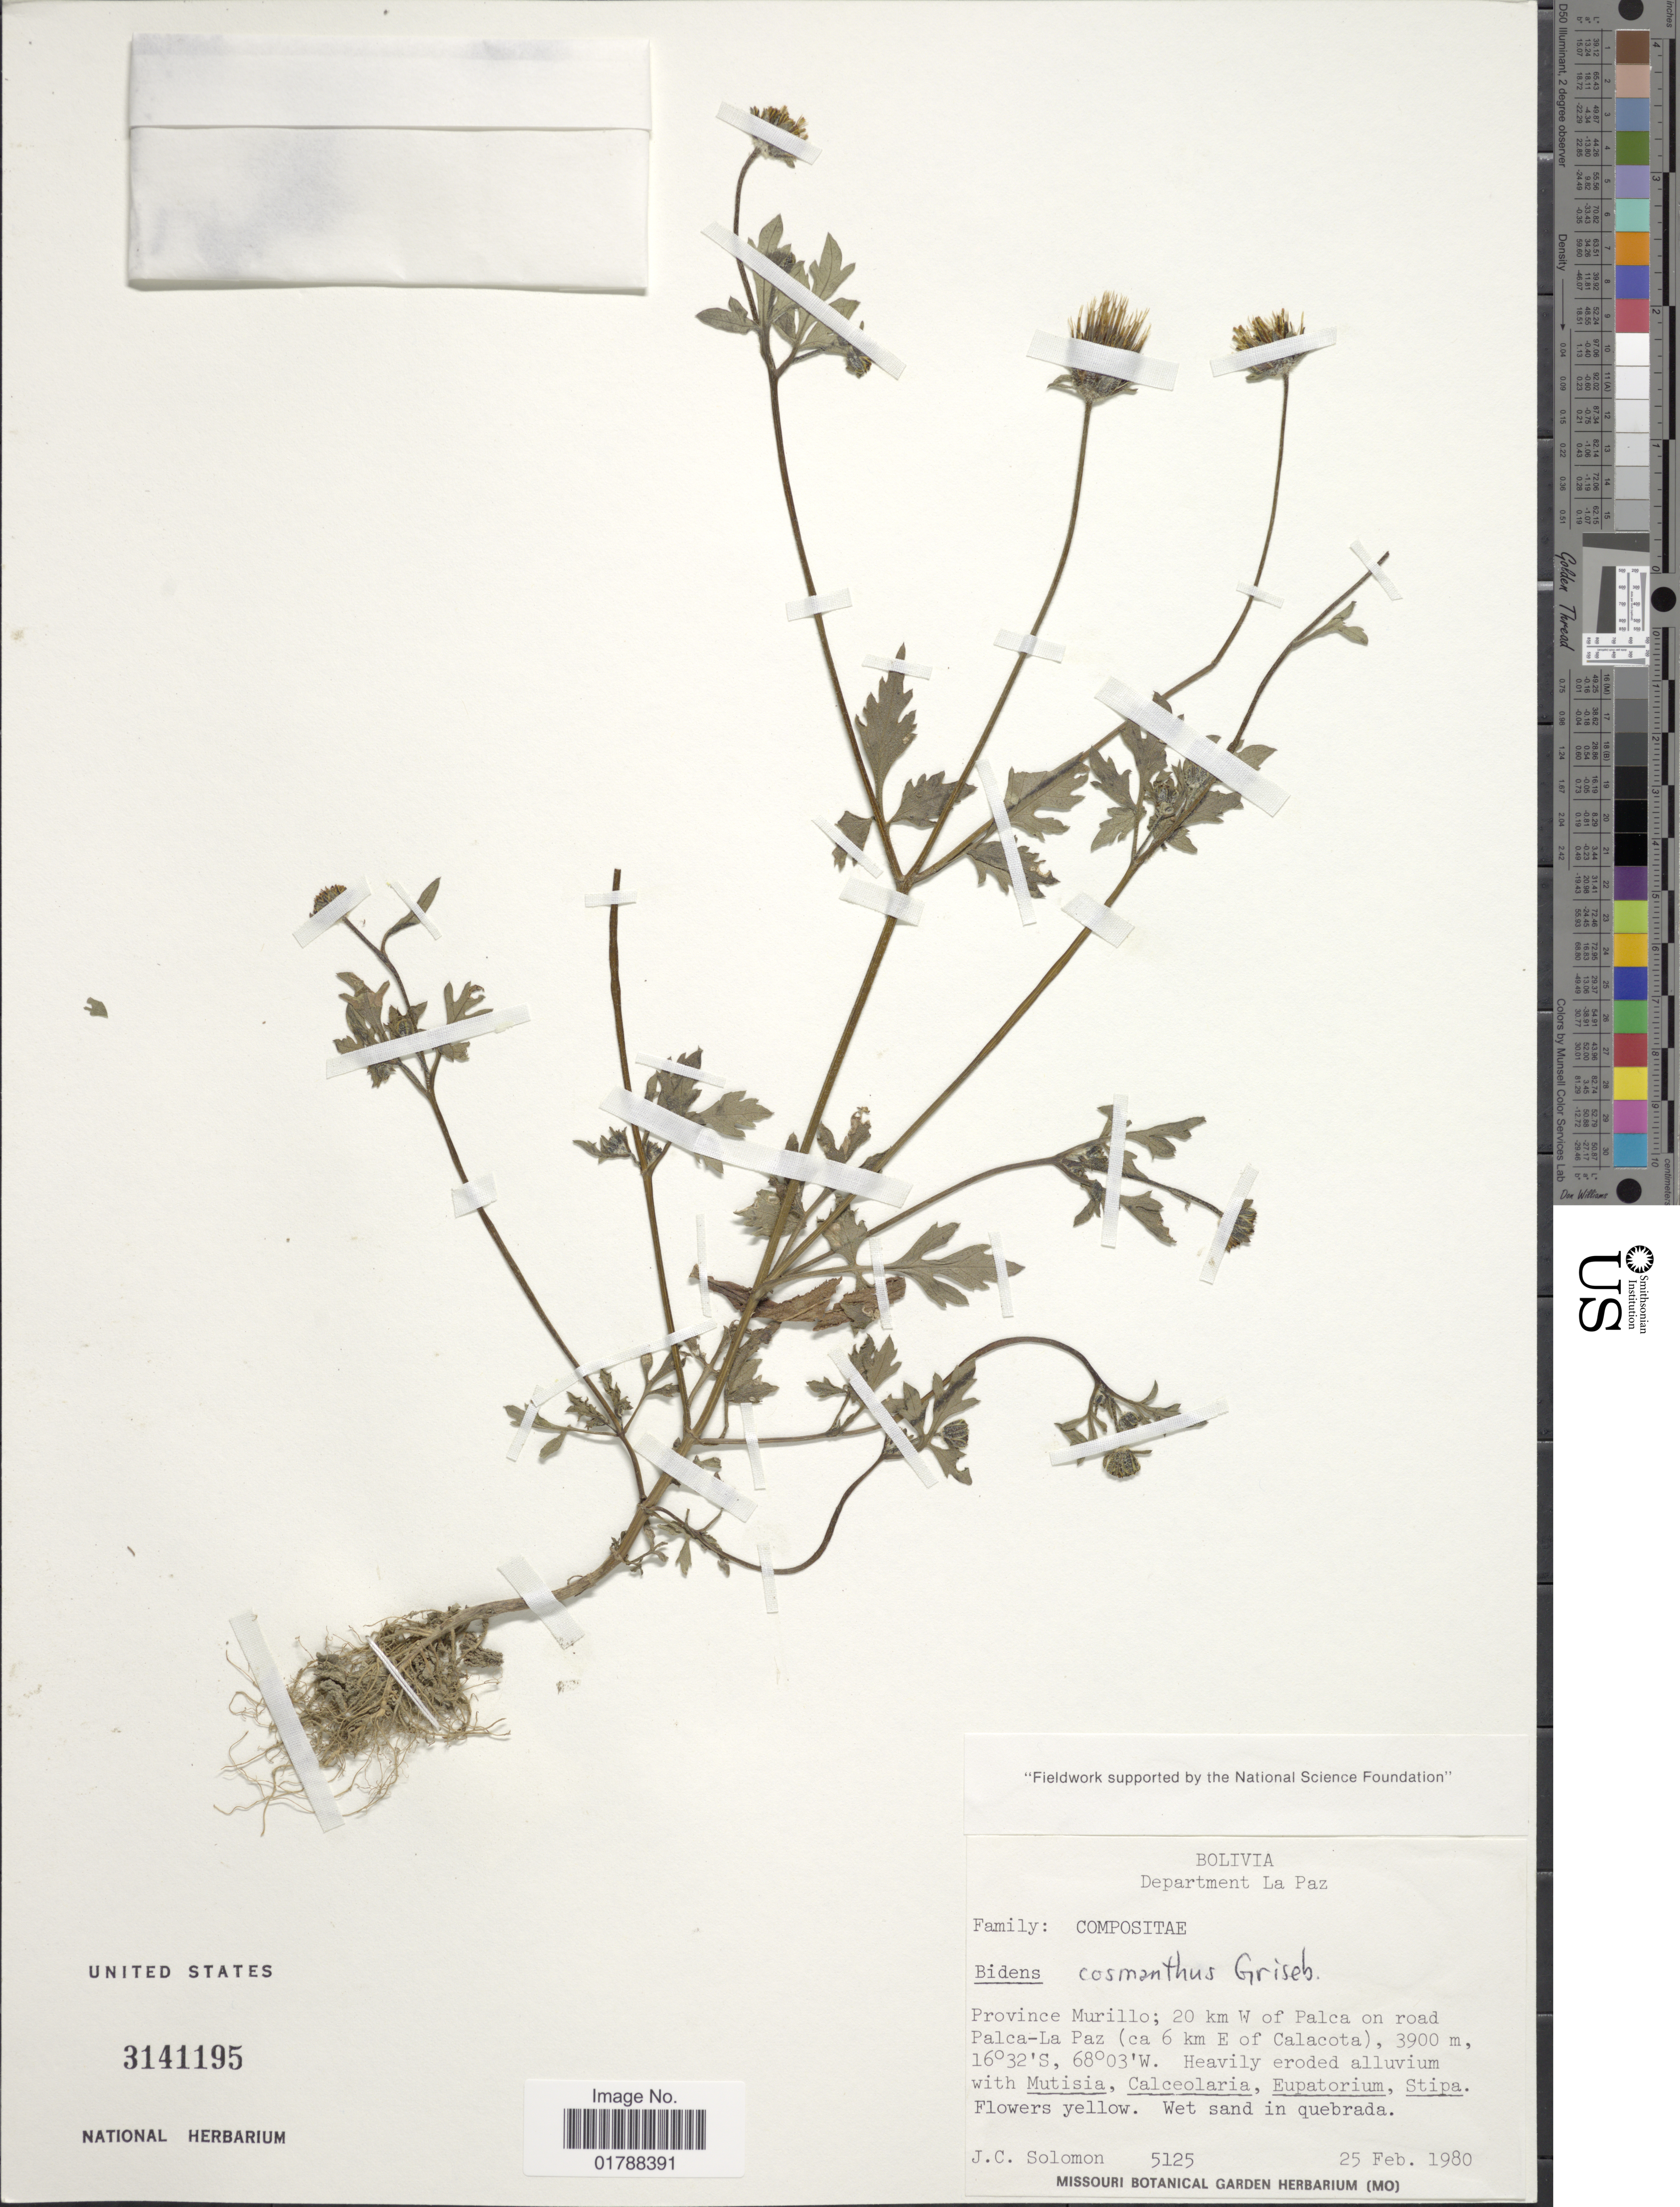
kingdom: Plantae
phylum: Tracheophyta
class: Magnoliopsida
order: Asterales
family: Asteraceae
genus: Bidens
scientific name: Bidens cosmantha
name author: Griseb.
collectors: J. C. Solomon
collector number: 5125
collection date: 1980-02-25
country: Bolivia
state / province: La Paz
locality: Province Murillo; 20 km W of Palca on road Palca-La Paz (ca 6 km E of Calacota)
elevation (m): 3900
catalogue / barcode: US 3141195